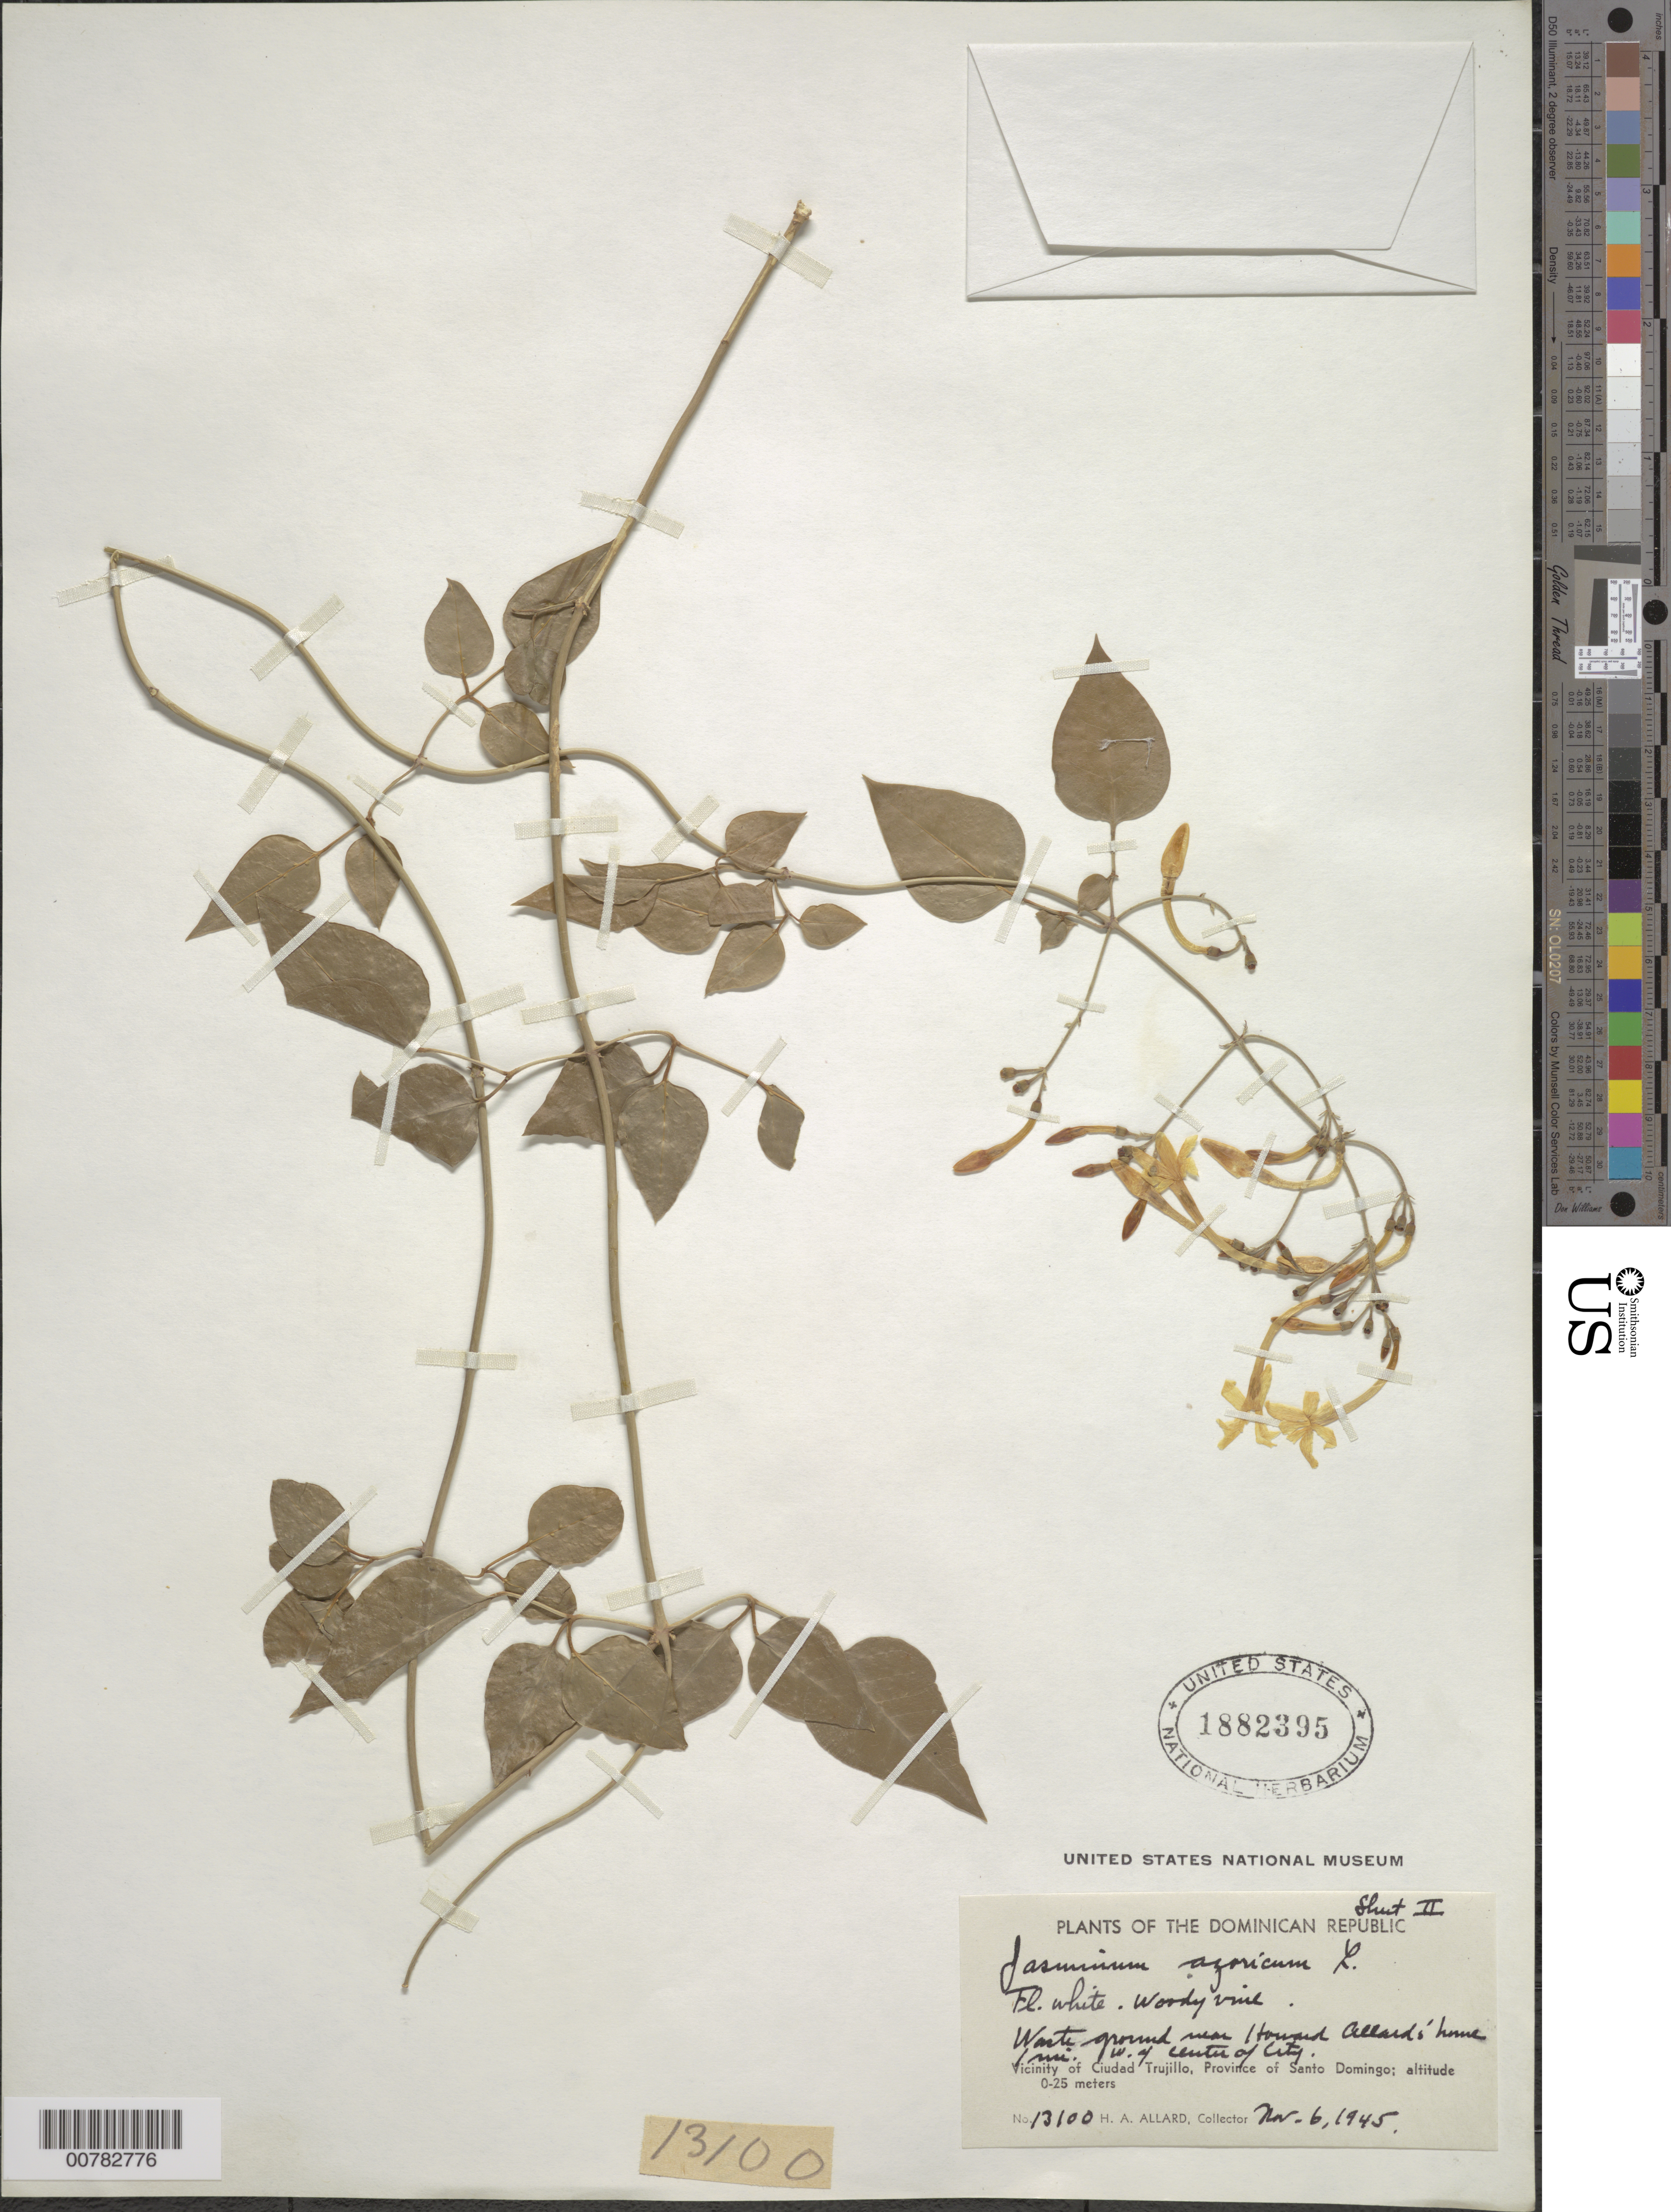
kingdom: Plantae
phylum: Tracheophyta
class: Magnoliopsida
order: Lamiales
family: Oleaceae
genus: Jasminum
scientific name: Jasminum fluminense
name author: Vell.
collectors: H. A. Allard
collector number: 13100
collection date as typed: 06 Nov 1945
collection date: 1945-11-06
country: Dominican Republic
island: Hispaniola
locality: Province of Santo Domingo, vicinity of Ciudad Trujillo, near Howard Allard's home 1 mile W of center of city.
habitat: Waste ground.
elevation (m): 0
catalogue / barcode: US 1882395